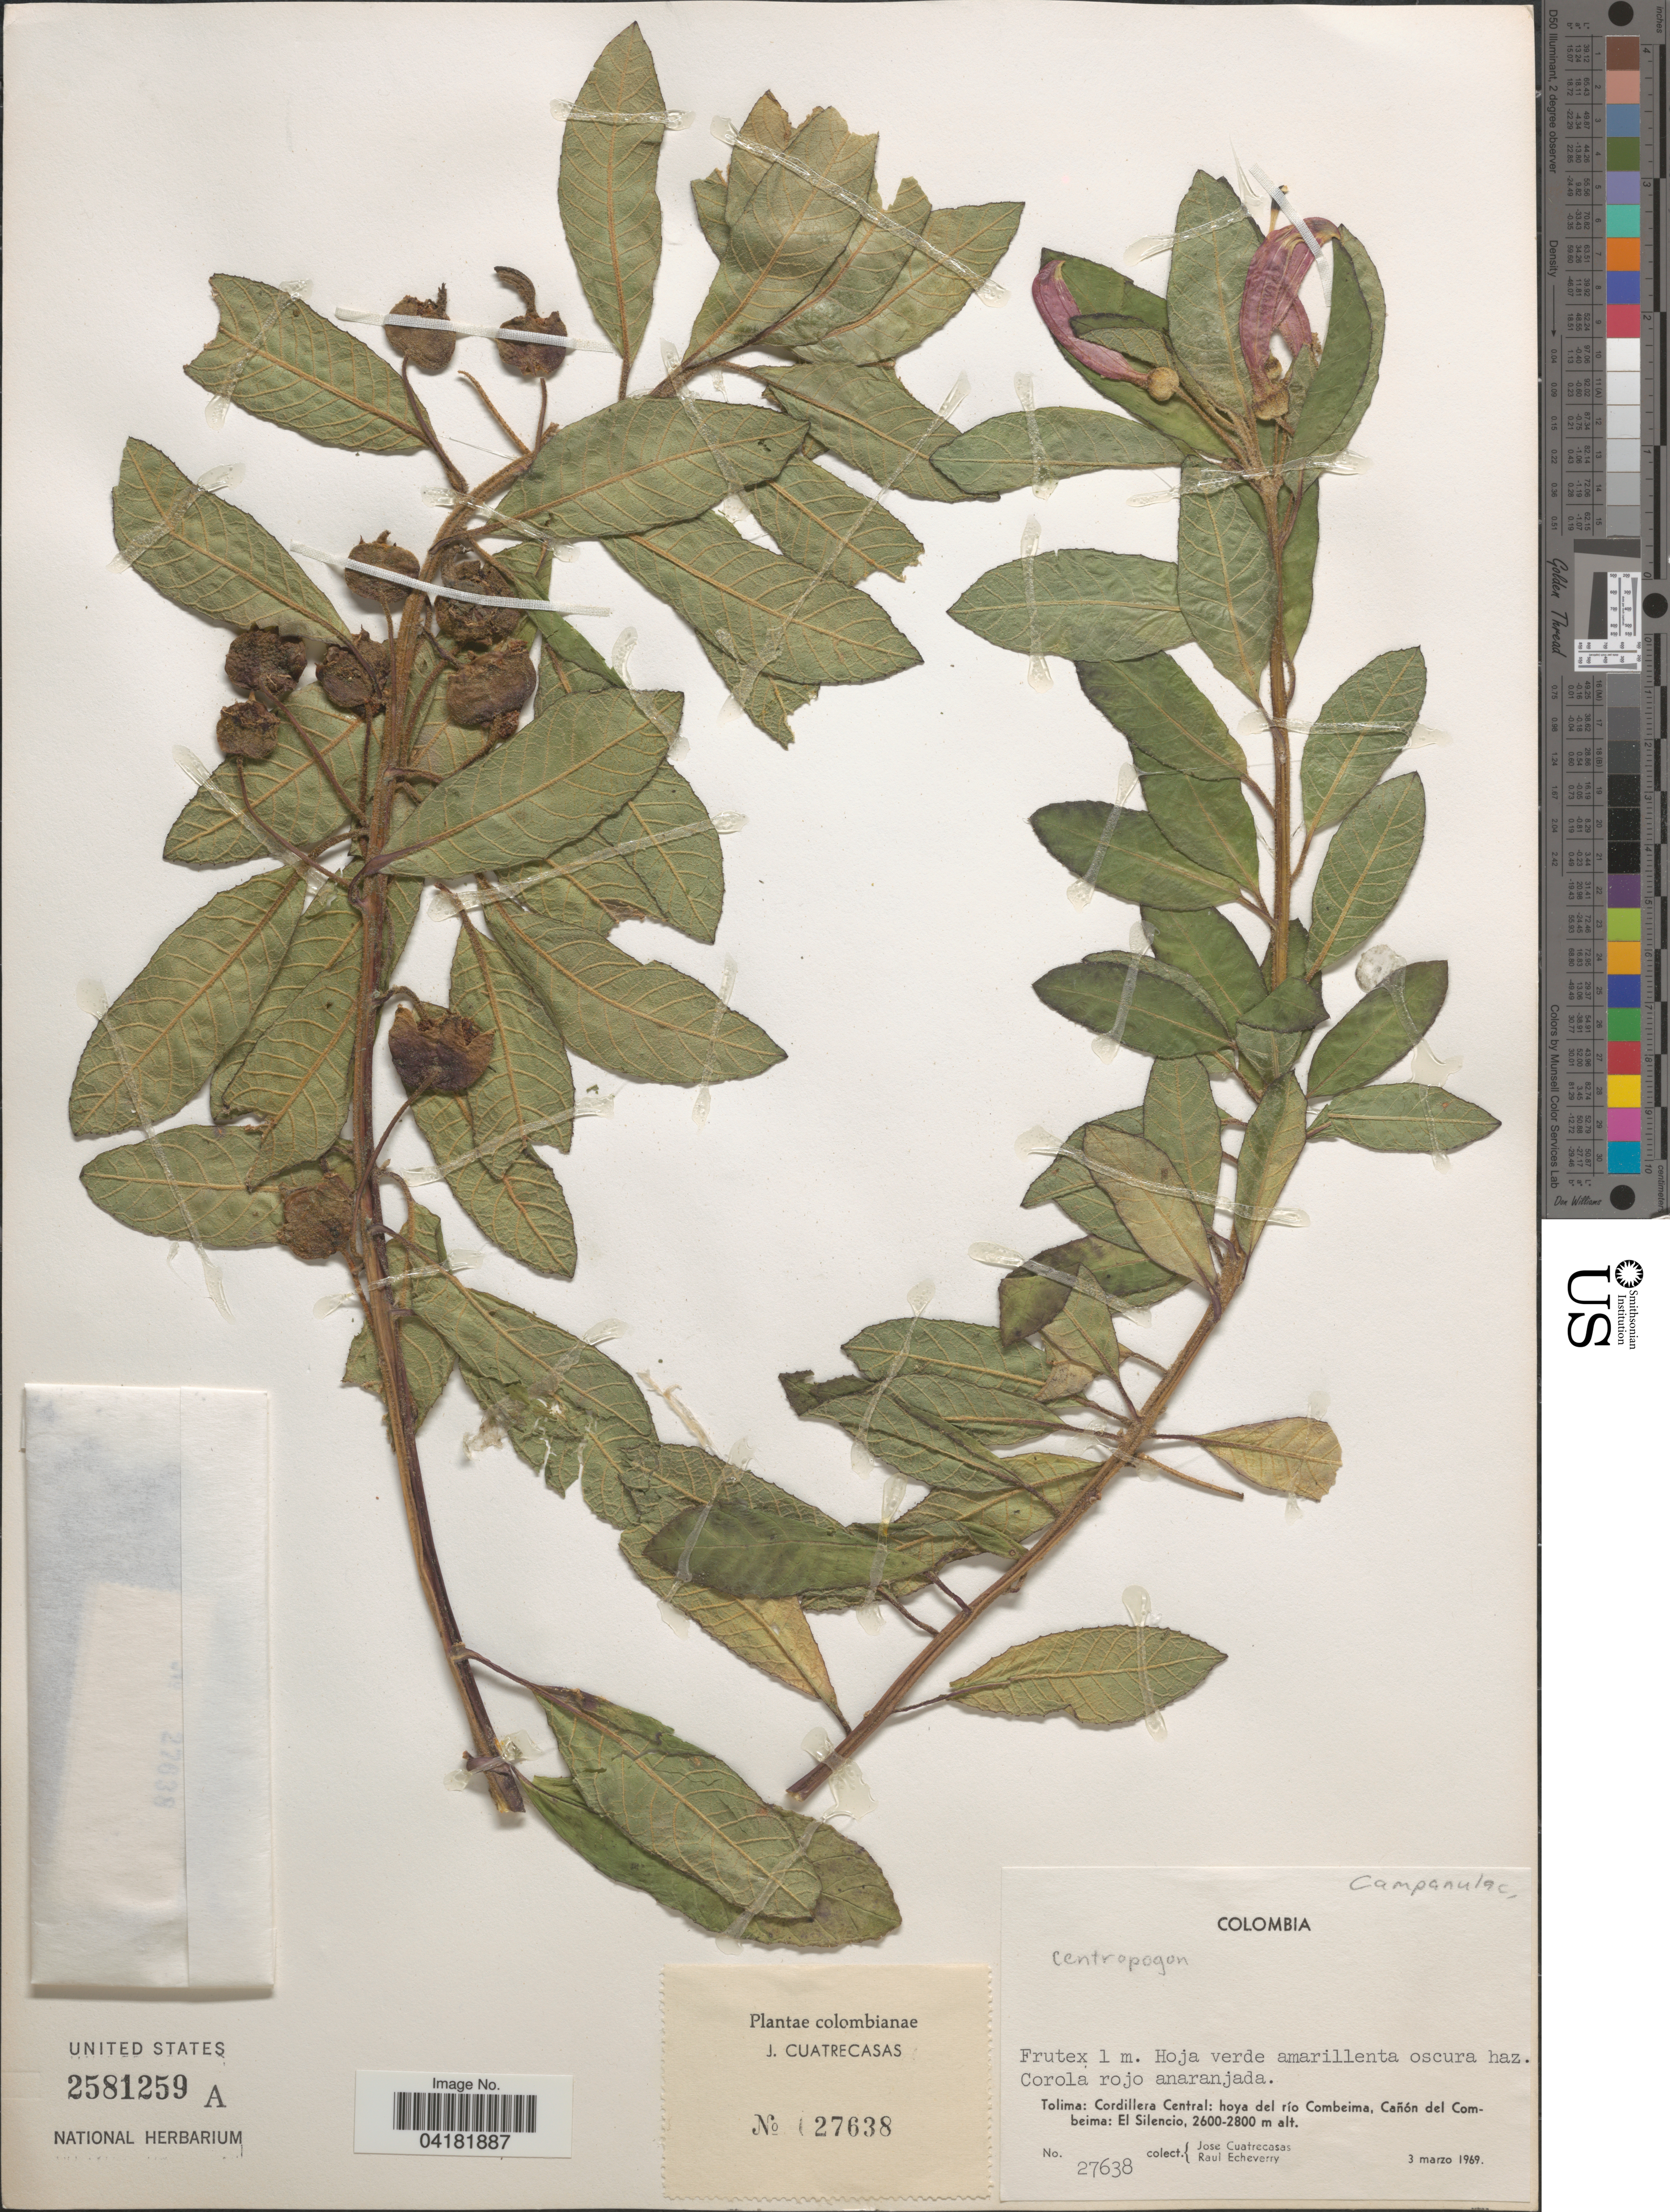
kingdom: Plantae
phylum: Tracheophyta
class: Magnoliopsida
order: Asterales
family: Campanulaceae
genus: Centropogon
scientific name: Centropogon sp.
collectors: J. Cuatrecasas & R. Echeverry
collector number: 27638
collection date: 1969-03-03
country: Colombia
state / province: Tolima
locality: Cordillera Central: hoya del río Combeima, Cañón del Combeima: El Silencio.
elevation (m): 2600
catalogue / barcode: US 2581259A